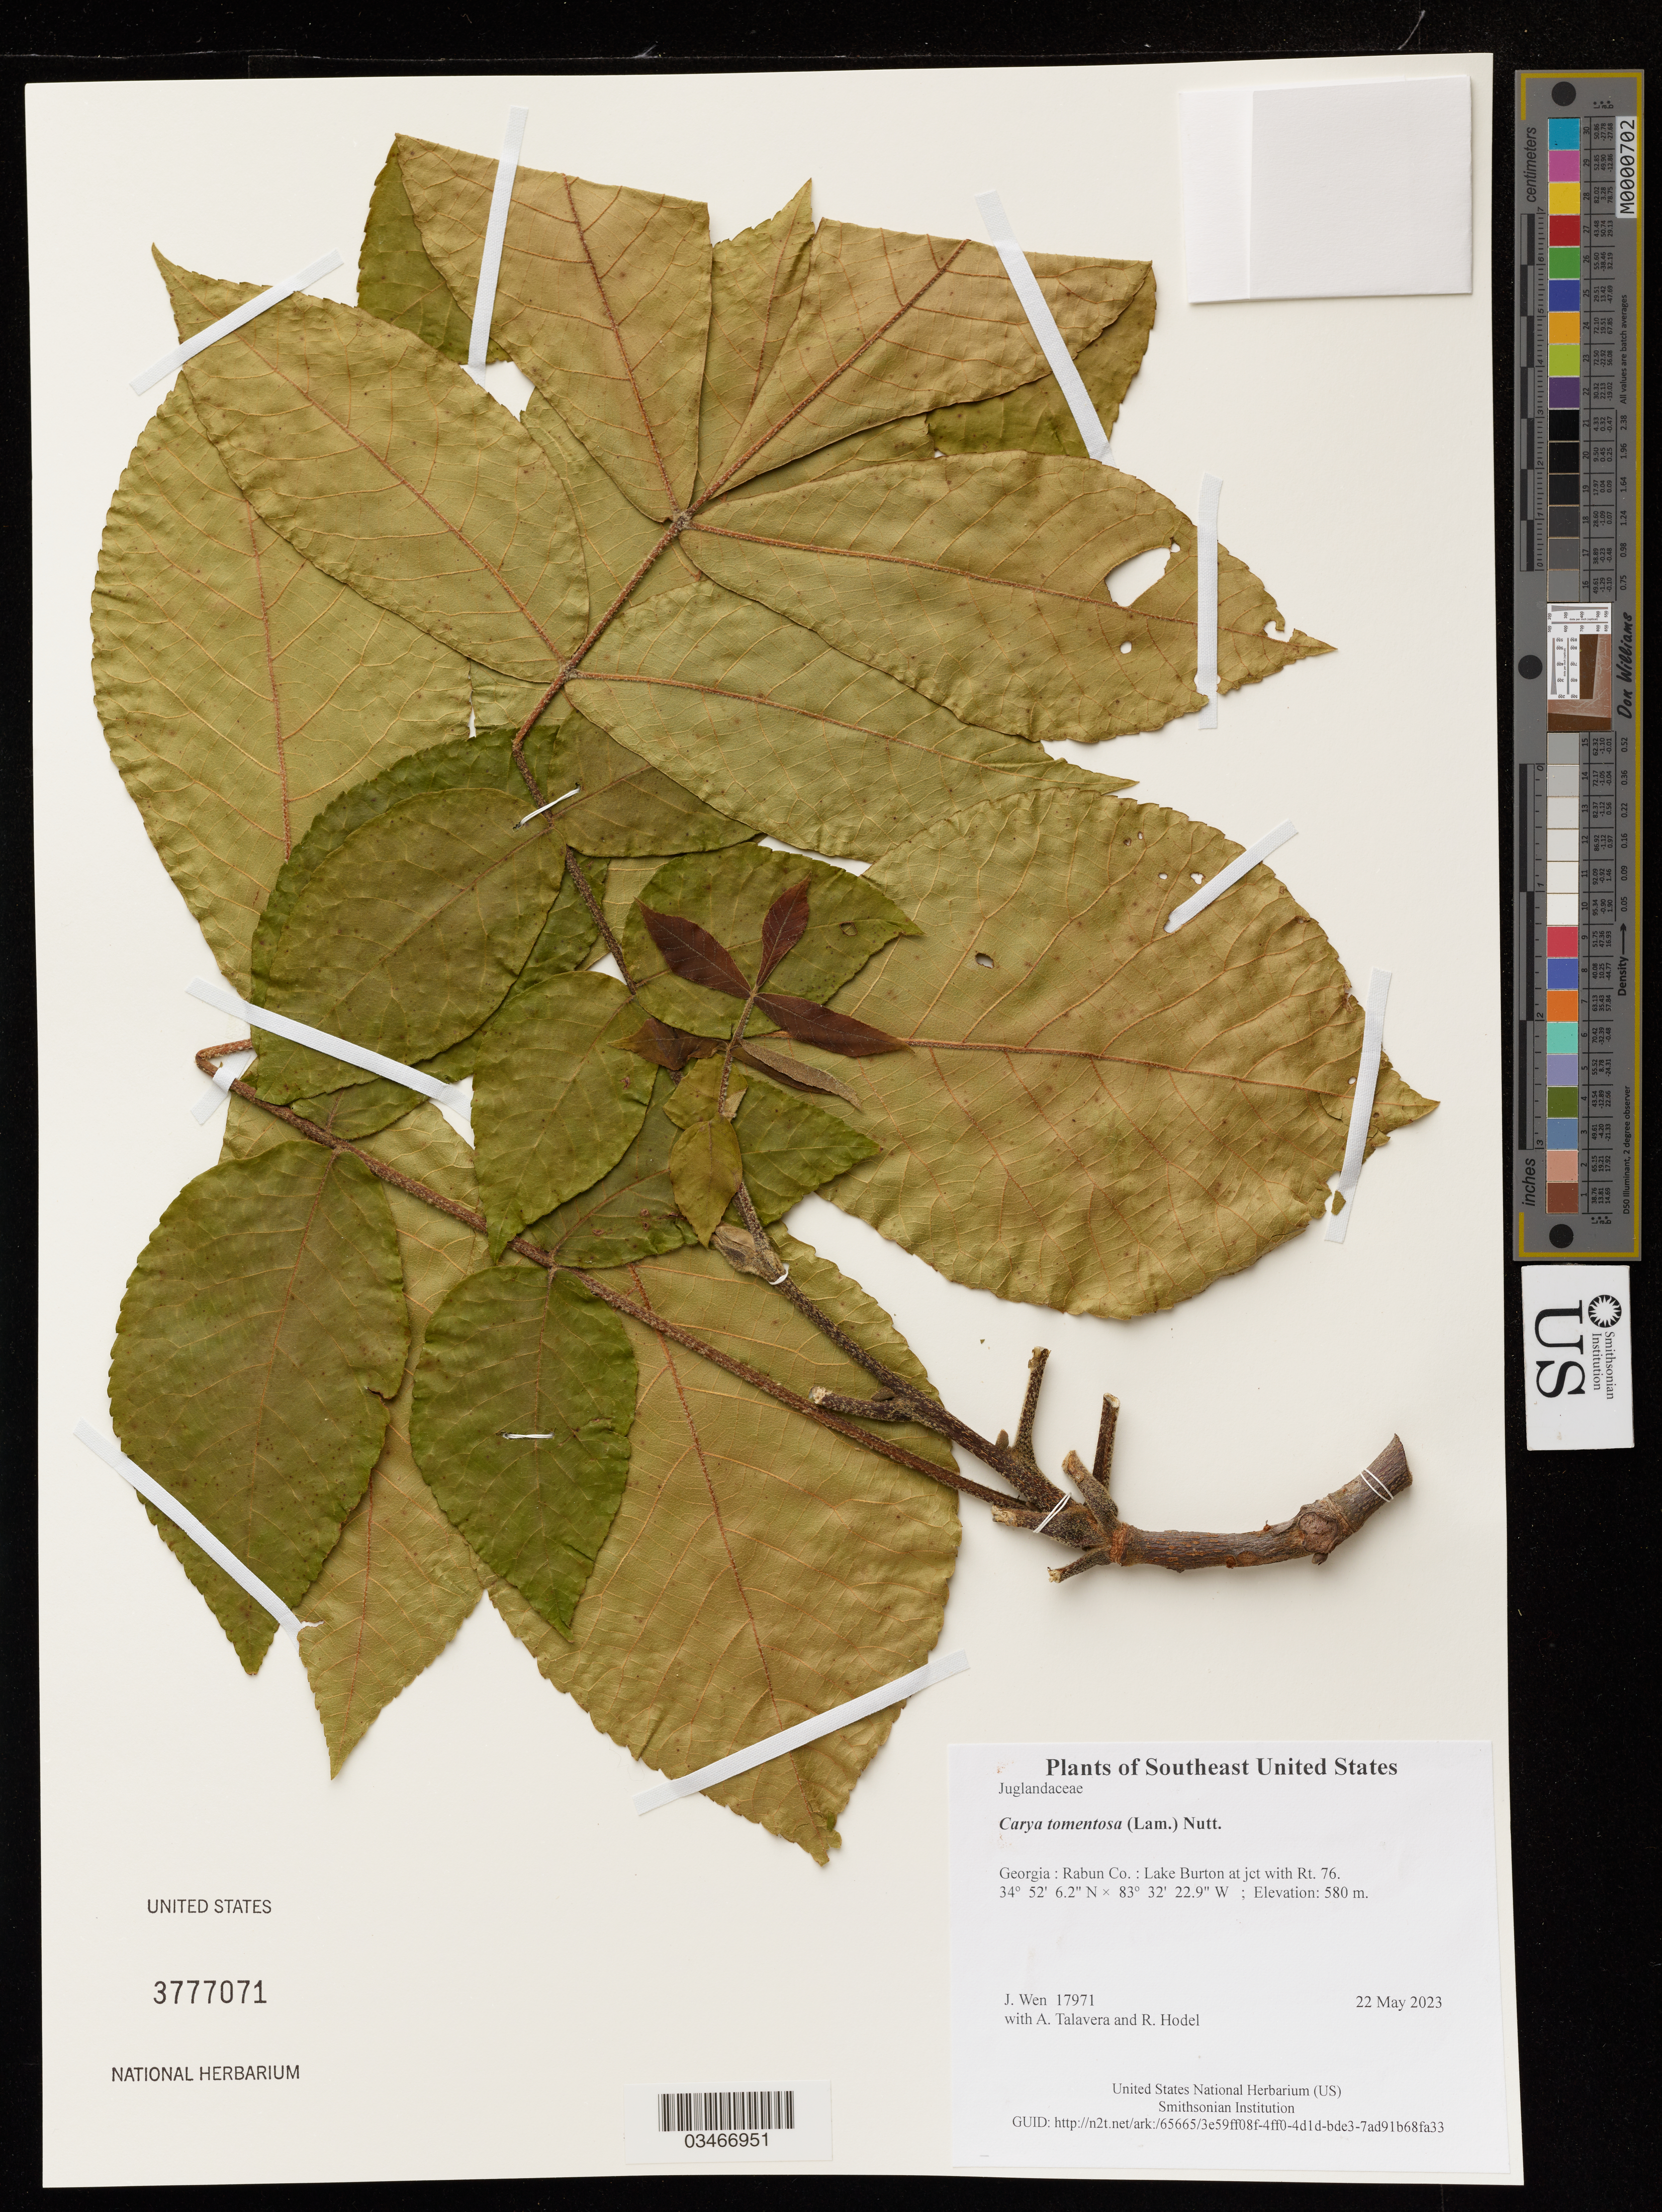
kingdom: Plantae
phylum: Tracheophyta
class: Magnoliopsida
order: Fagales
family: Juglandaceae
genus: Carya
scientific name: Carya tomentosa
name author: (Lam.) Nutt.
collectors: J. Wen, A. Talavera & R. Hodel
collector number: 17971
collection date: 2023-05-22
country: United States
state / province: Georgia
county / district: Rabun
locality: Lake Burton at jct with Rt. 76.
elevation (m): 580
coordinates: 34 52.104 N, 83 32.381 W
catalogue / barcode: US 3777071